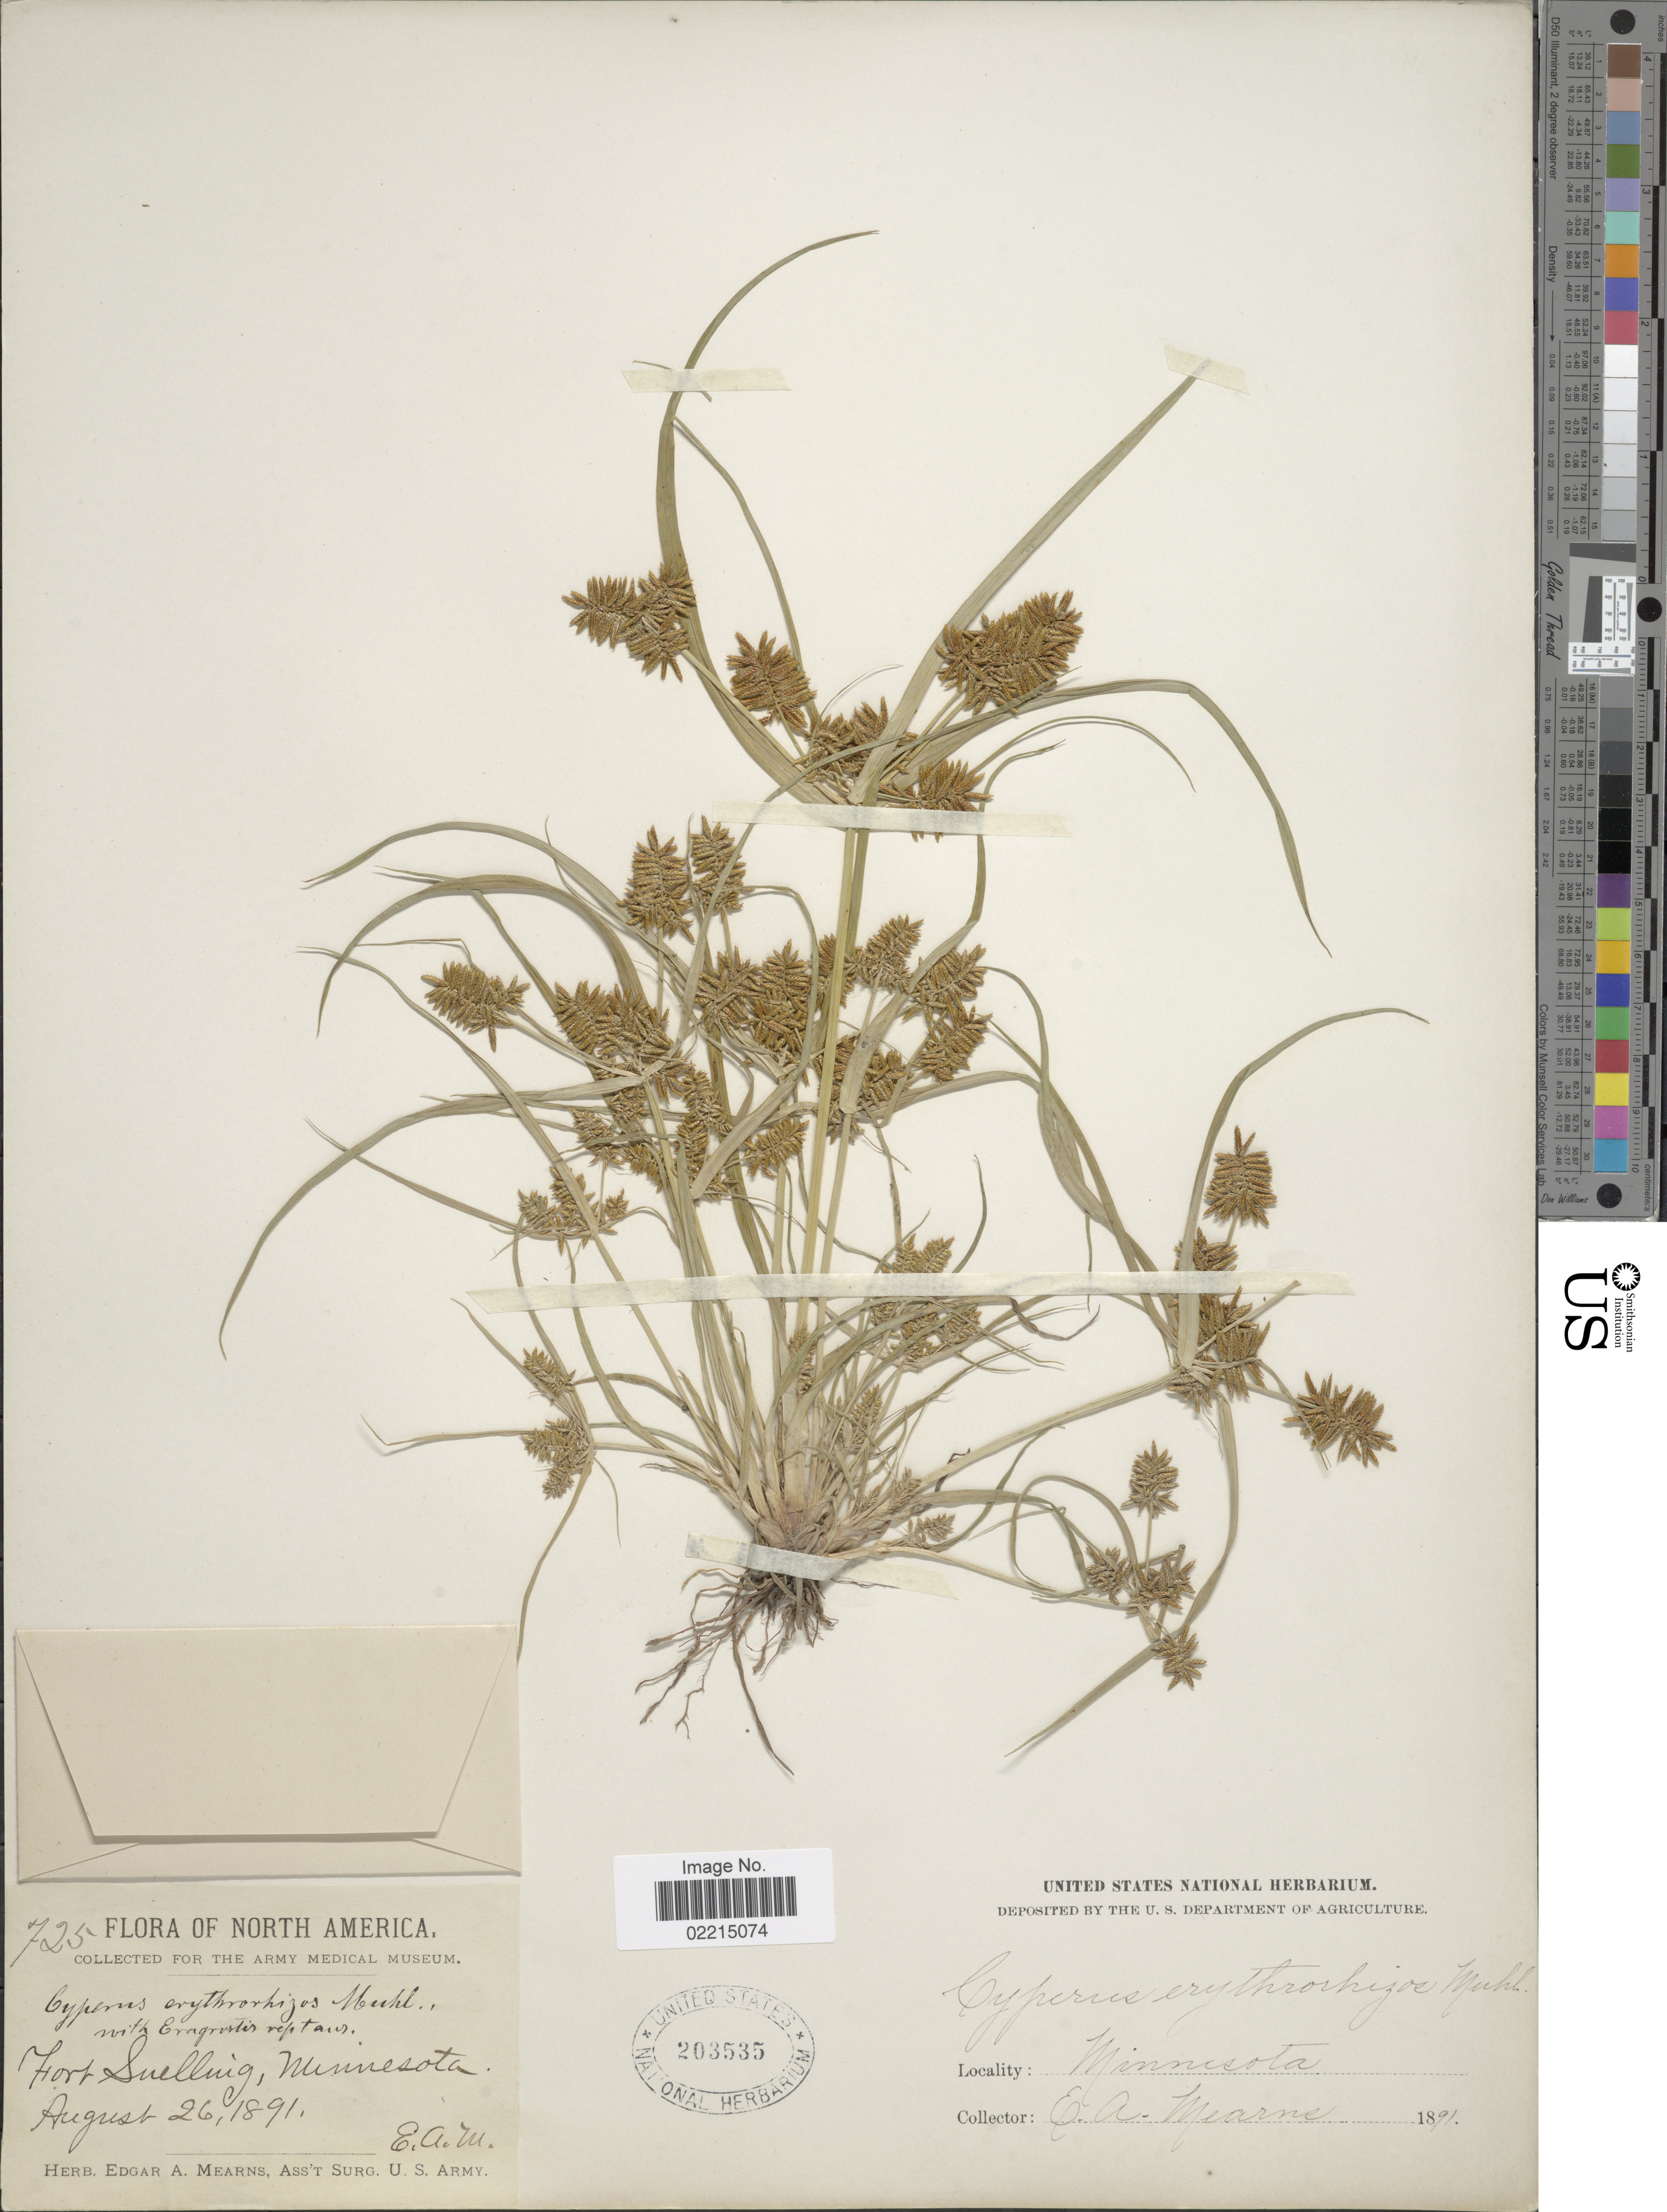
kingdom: Plantae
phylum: Tracheophyta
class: Liliopsida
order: Poales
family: Cyperaceae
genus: Cyperus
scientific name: Cyperus erythrorhizos Muhl.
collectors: E. A. Mearns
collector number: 725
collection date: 1891-08-26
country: United States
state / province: Minnesota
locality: Fort Snelling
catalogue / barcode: US 203535